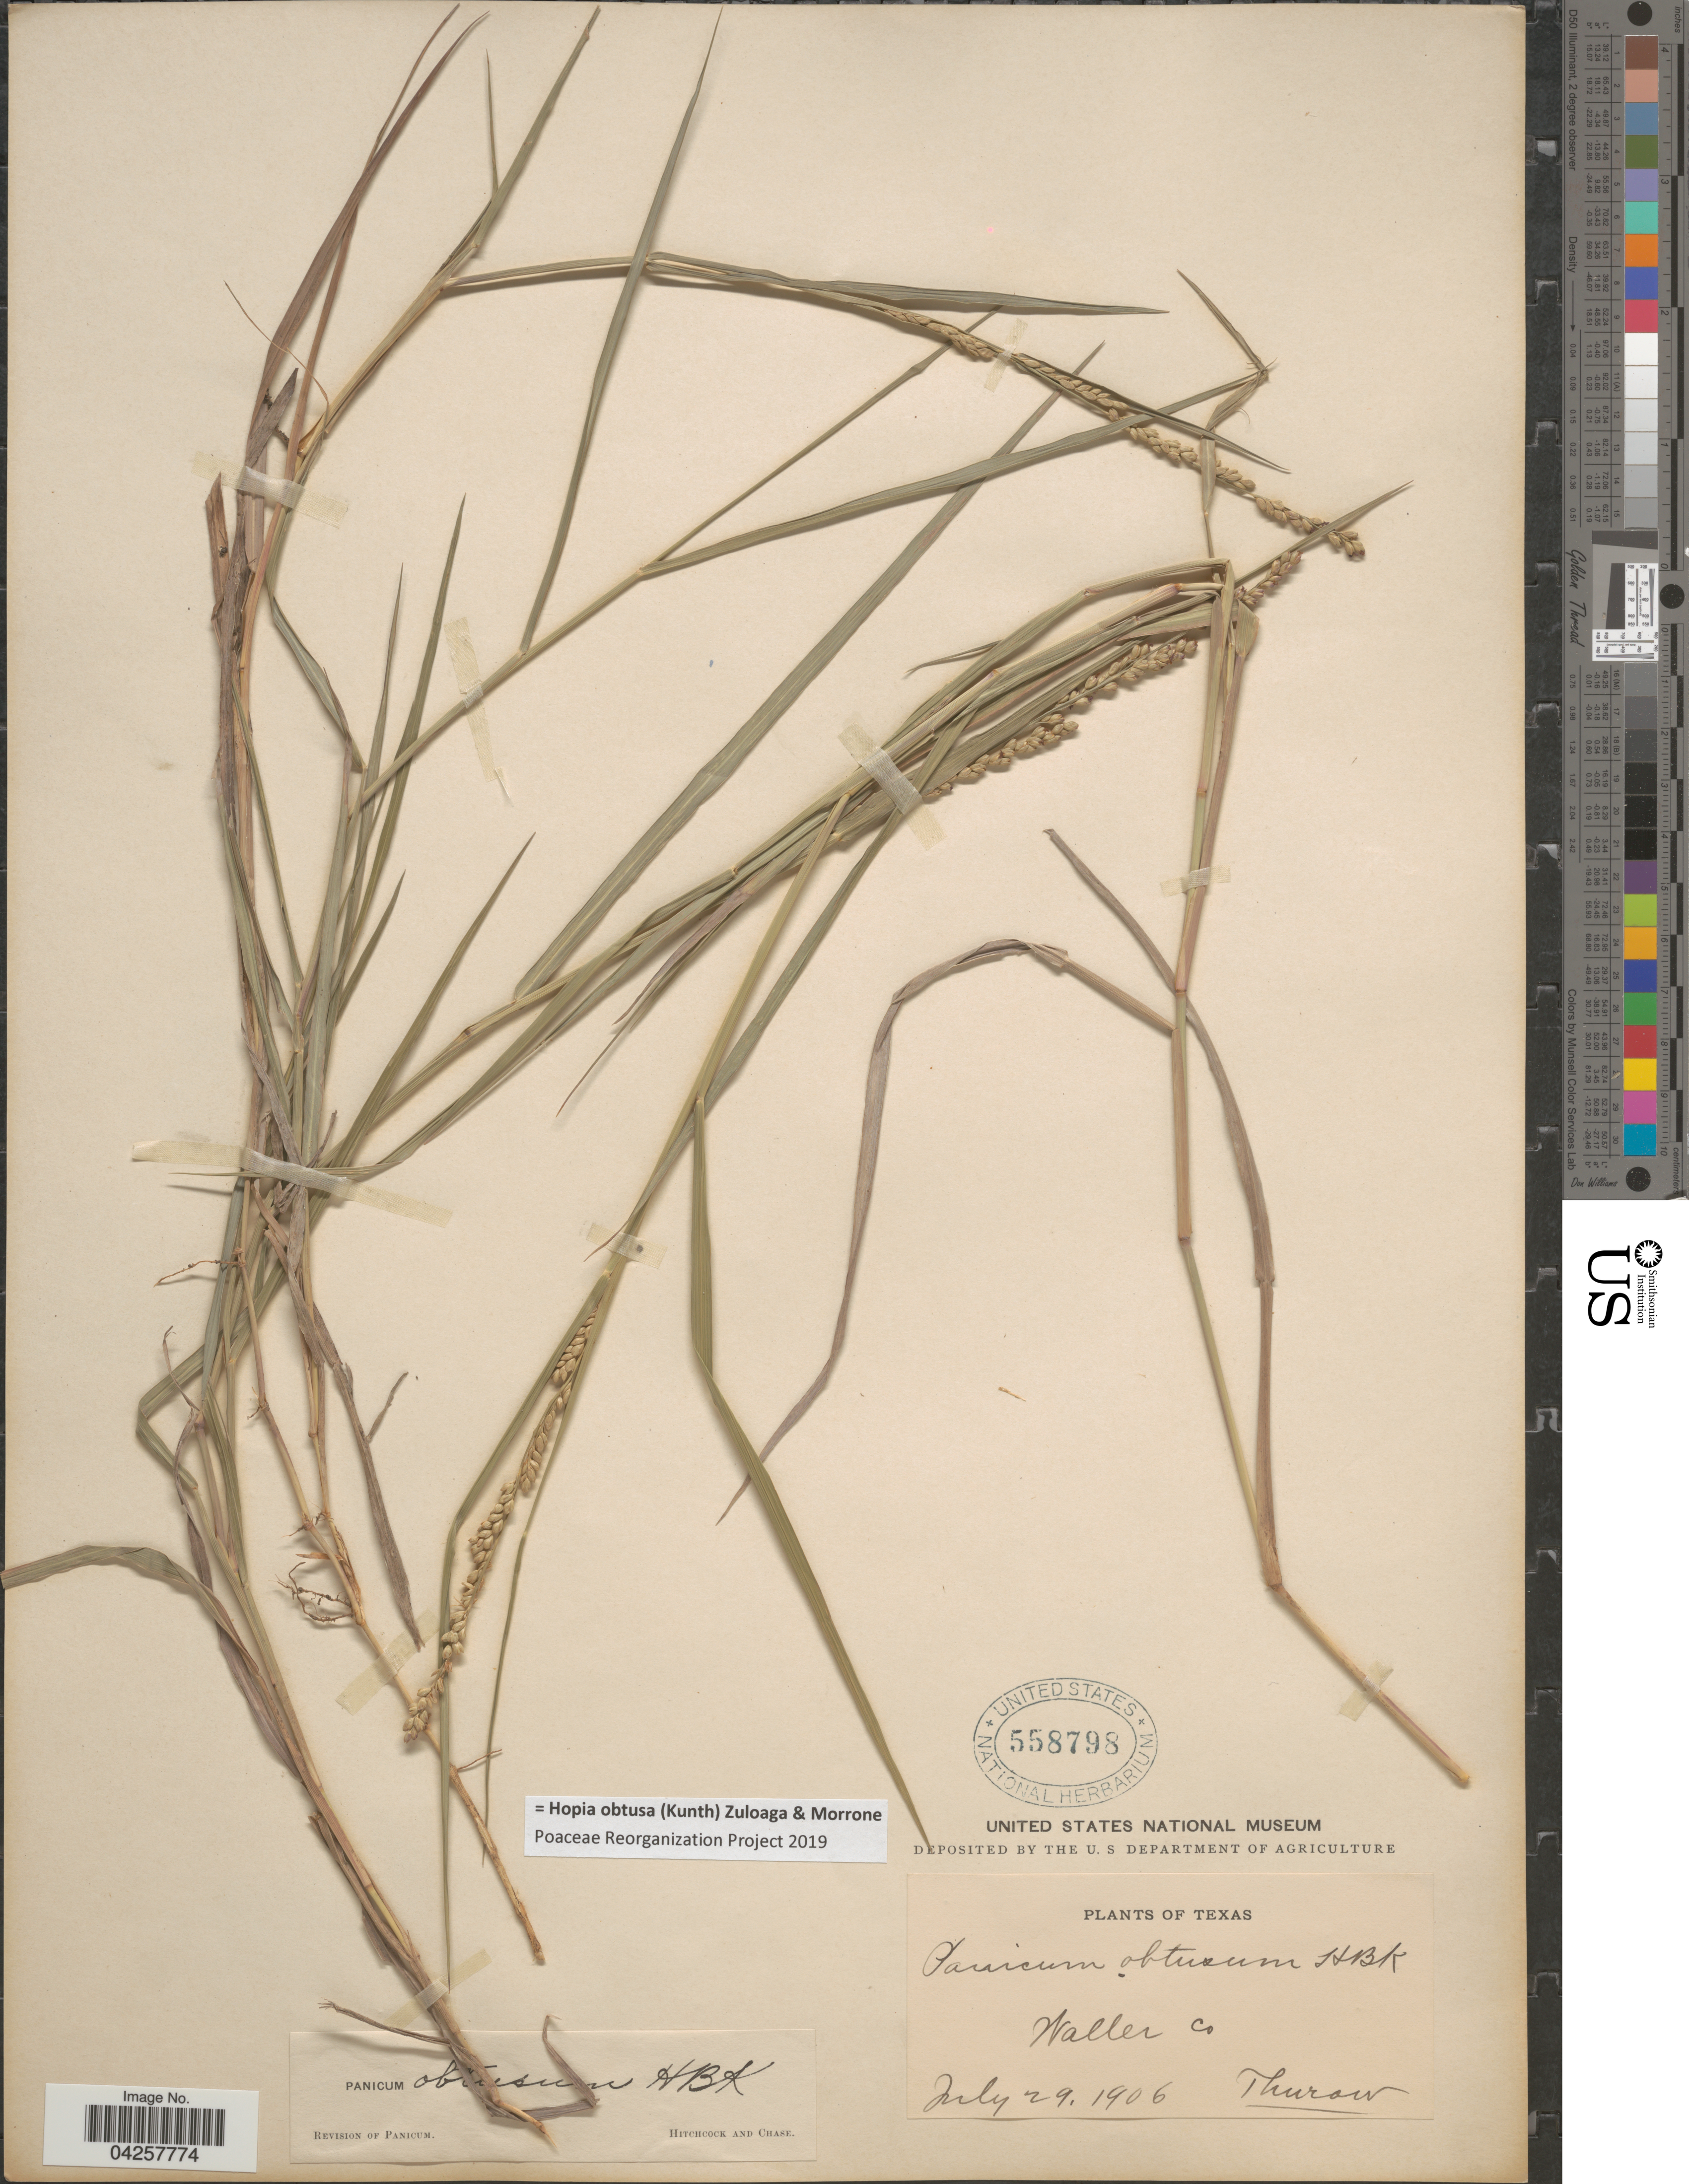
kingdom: Plantae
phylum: Tracheophyta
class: Liliopsida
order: Poales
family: Poaceae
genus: Hopia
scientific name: Hopia obtusa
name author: (Kunth) Zuloaga & Morrone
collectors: Thurow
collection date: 1906-07-29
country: United States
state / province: Texas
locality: Waller Co.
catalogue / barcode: US 558798